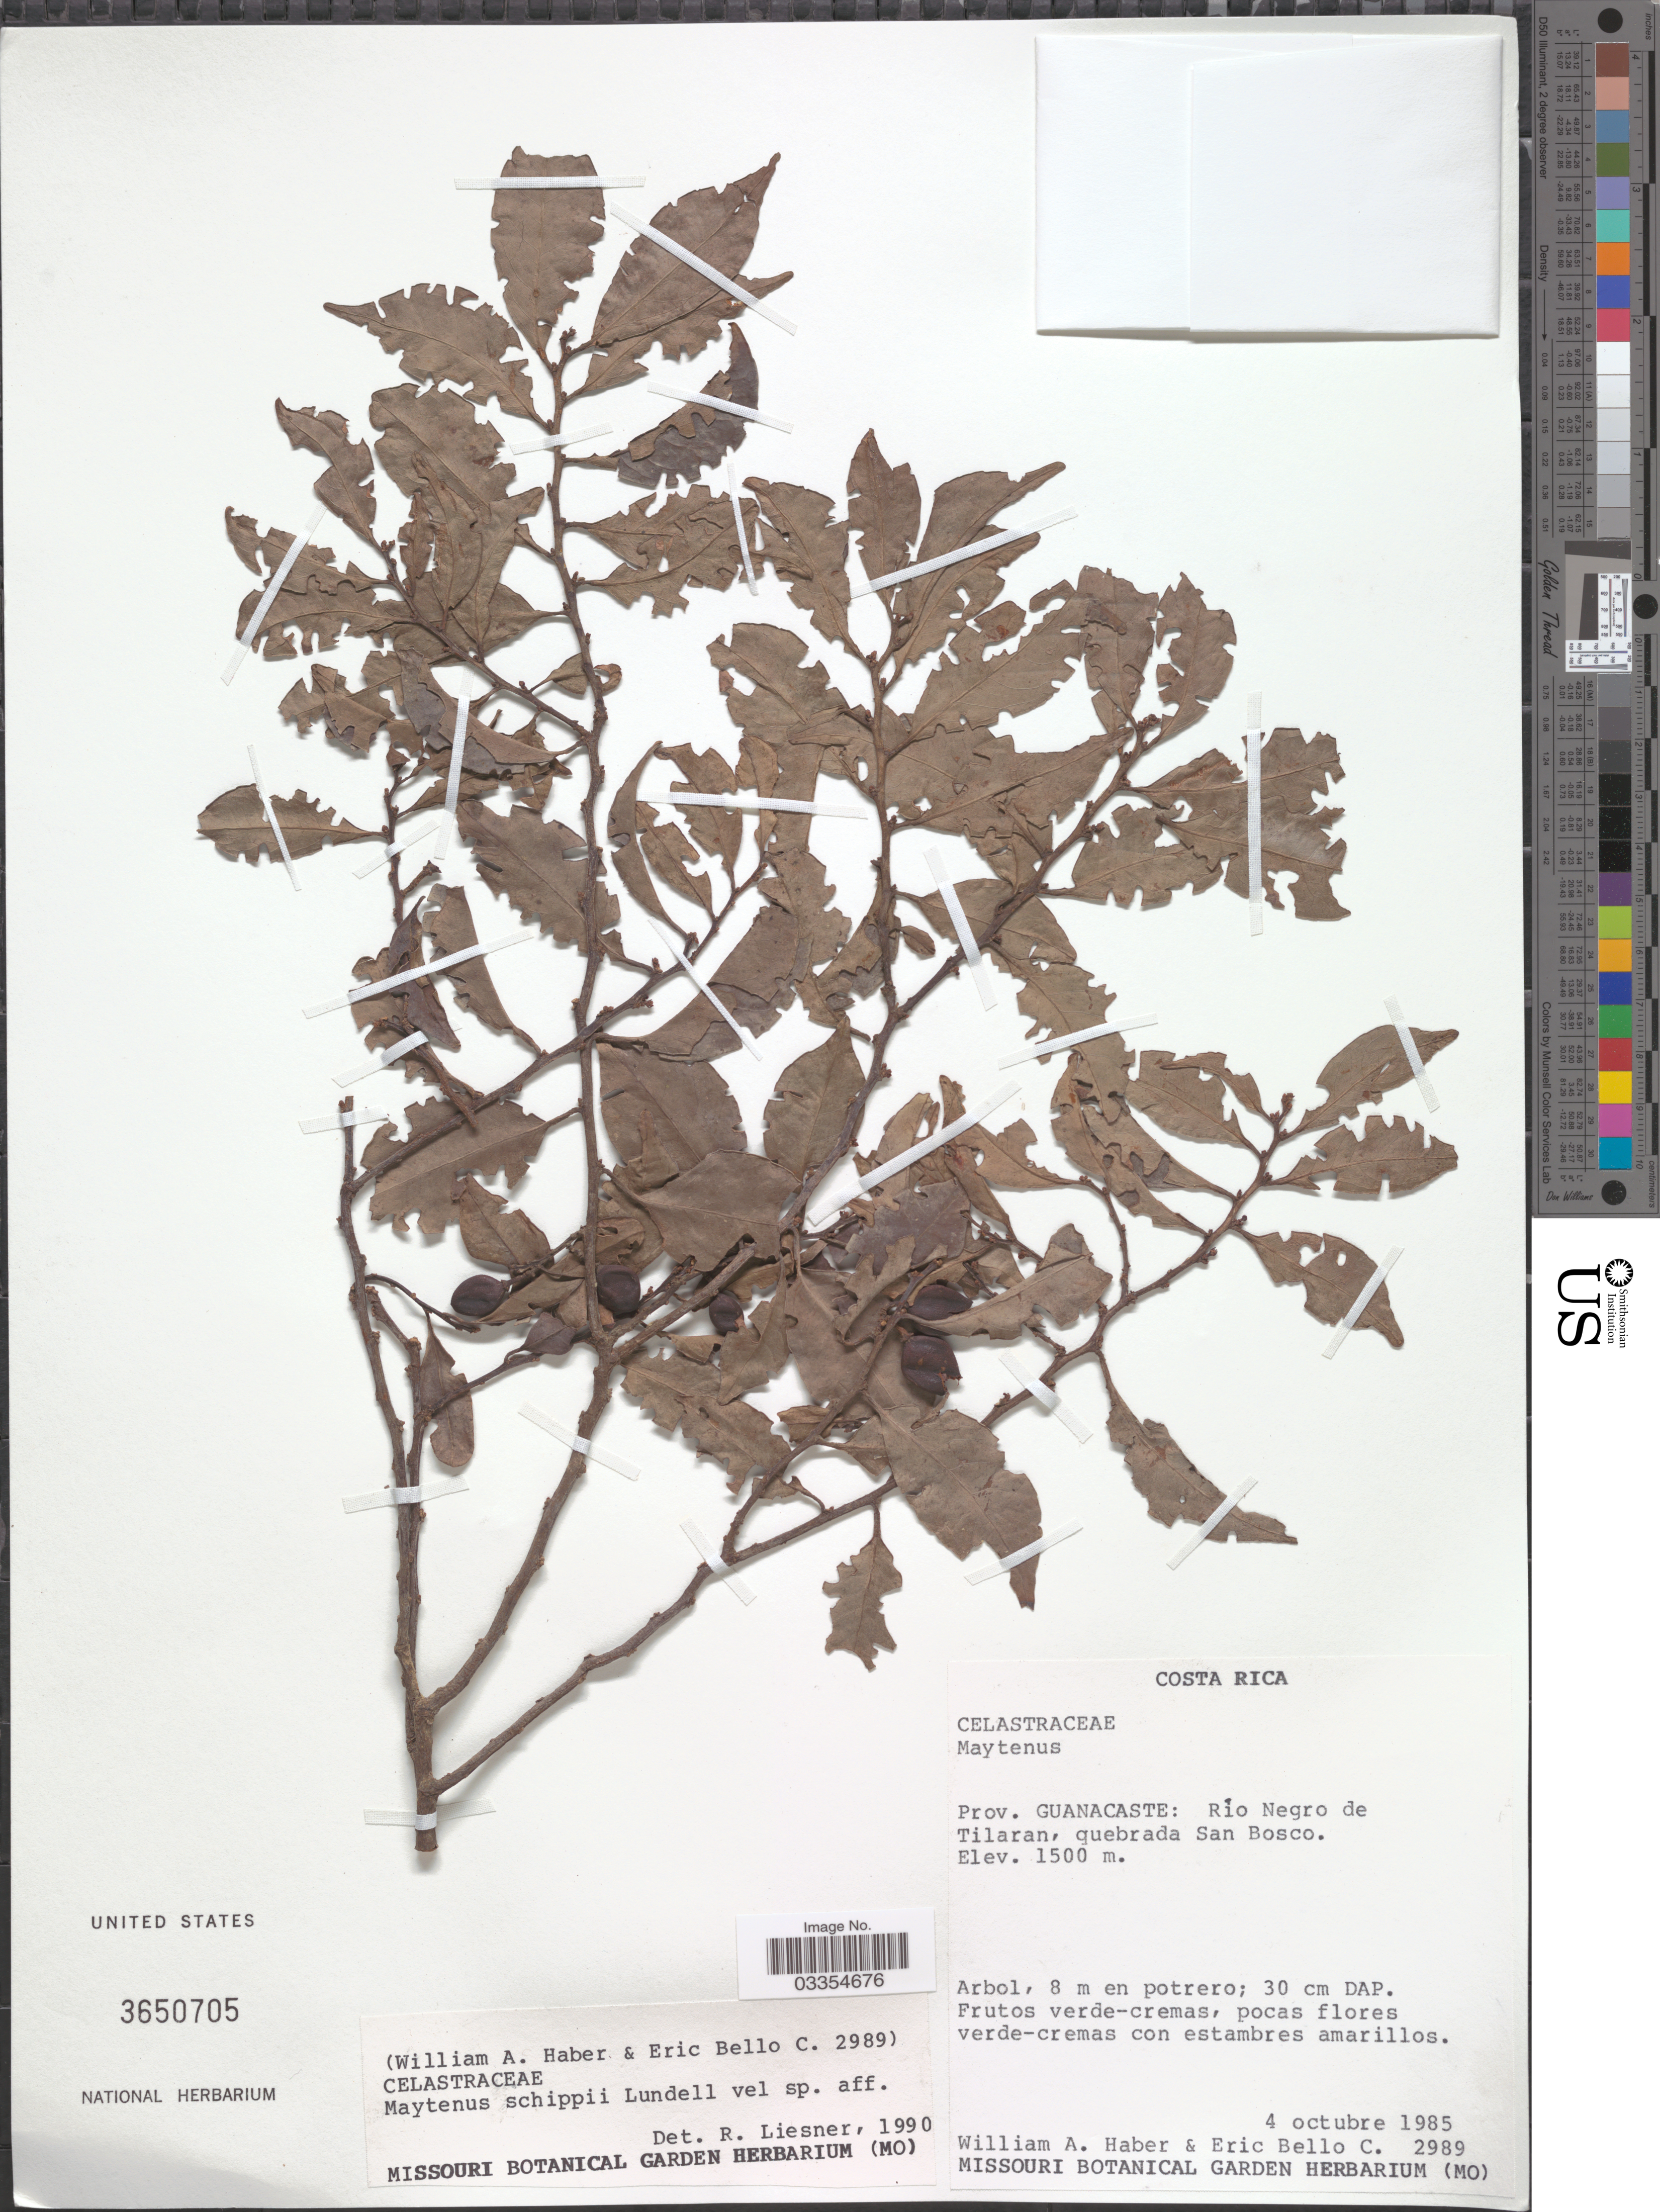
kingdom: Plantae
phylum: Tracheophyta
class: Magnoliopsida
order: Celastrales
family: Celastraceae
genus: Maytenus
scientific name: Maytenus schippii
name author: Lundell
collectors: W. A. Haber & E. Bello C.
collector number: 2989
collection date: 1985-10-04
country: Costa Rica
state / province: Guanacaste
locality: Rio Negro de Tilaran, quebrada San Bosco.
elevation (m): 1500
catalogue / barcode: US 3650705